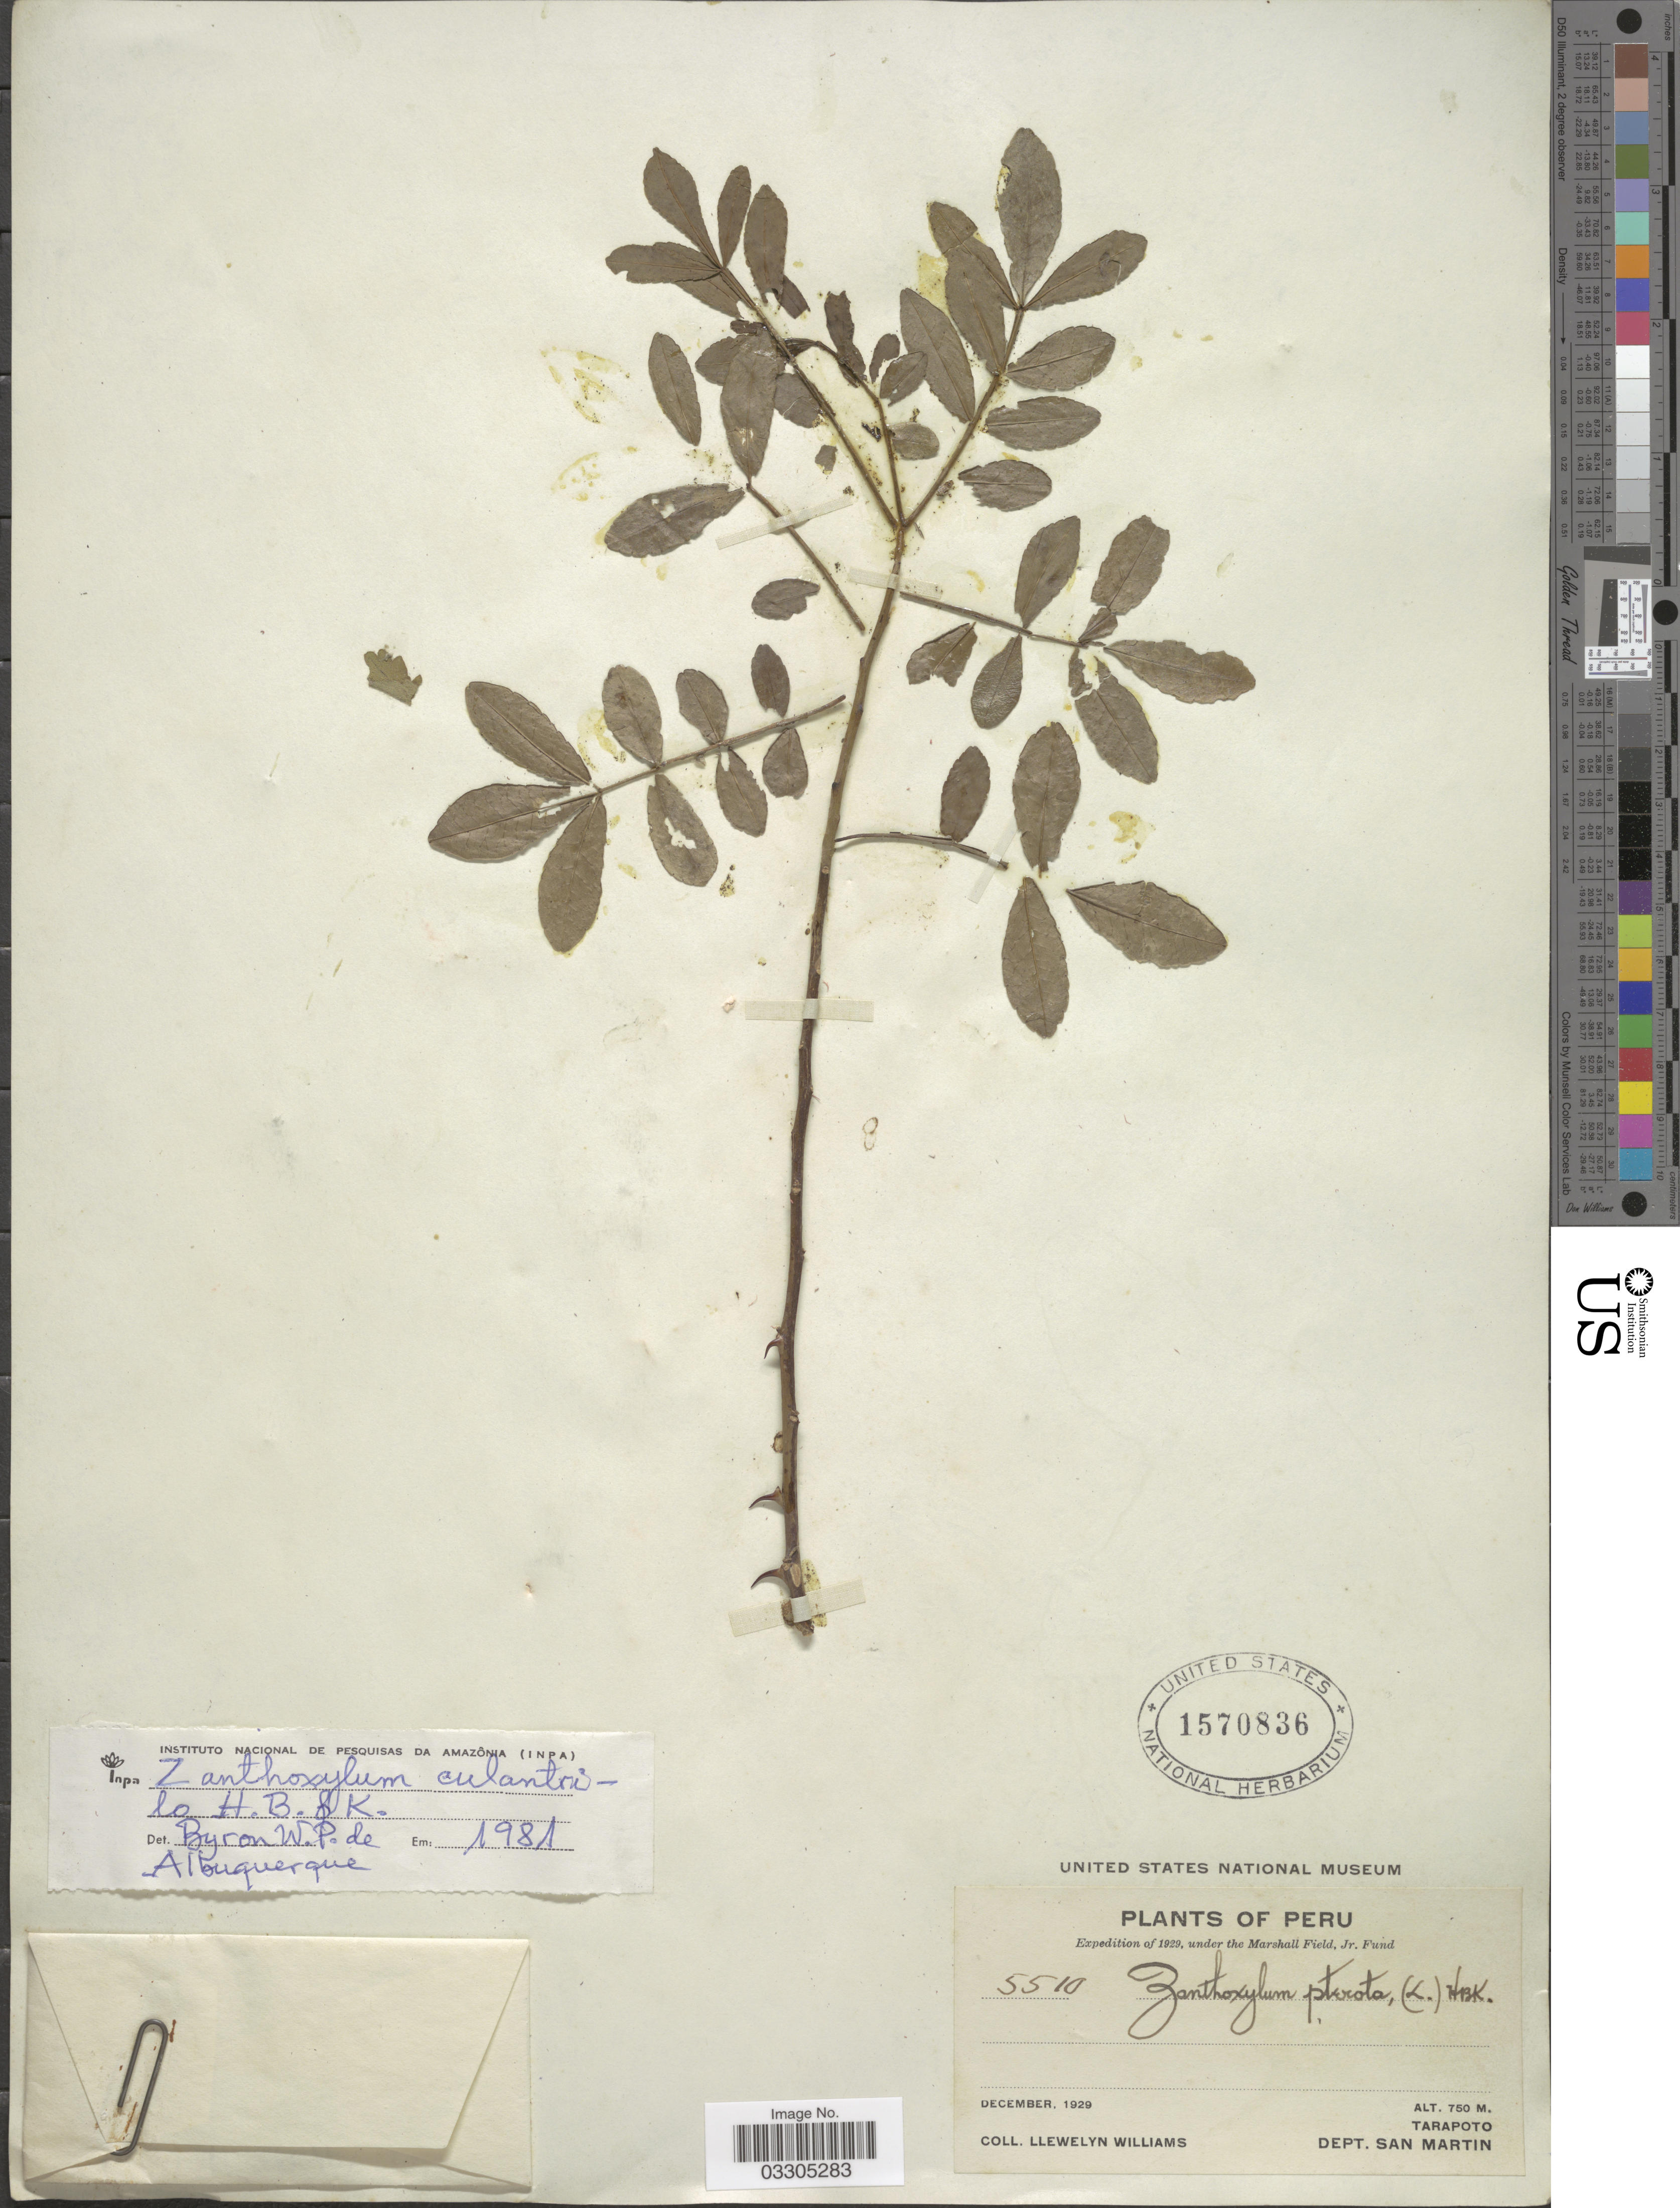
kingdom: Plantae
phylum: Tracheophyta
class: Magnoliopsida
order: Sapindales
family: Rutaceae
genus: Zanthoxylum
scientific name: Zanthoxylum fagara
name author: (L.) Sarg.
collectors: Ll. Williams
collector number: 5510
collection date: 1929-12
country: Peru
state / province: San Martín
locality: Tarapoto. Dept. San Martin.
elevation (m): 750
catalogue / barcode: US 1570836